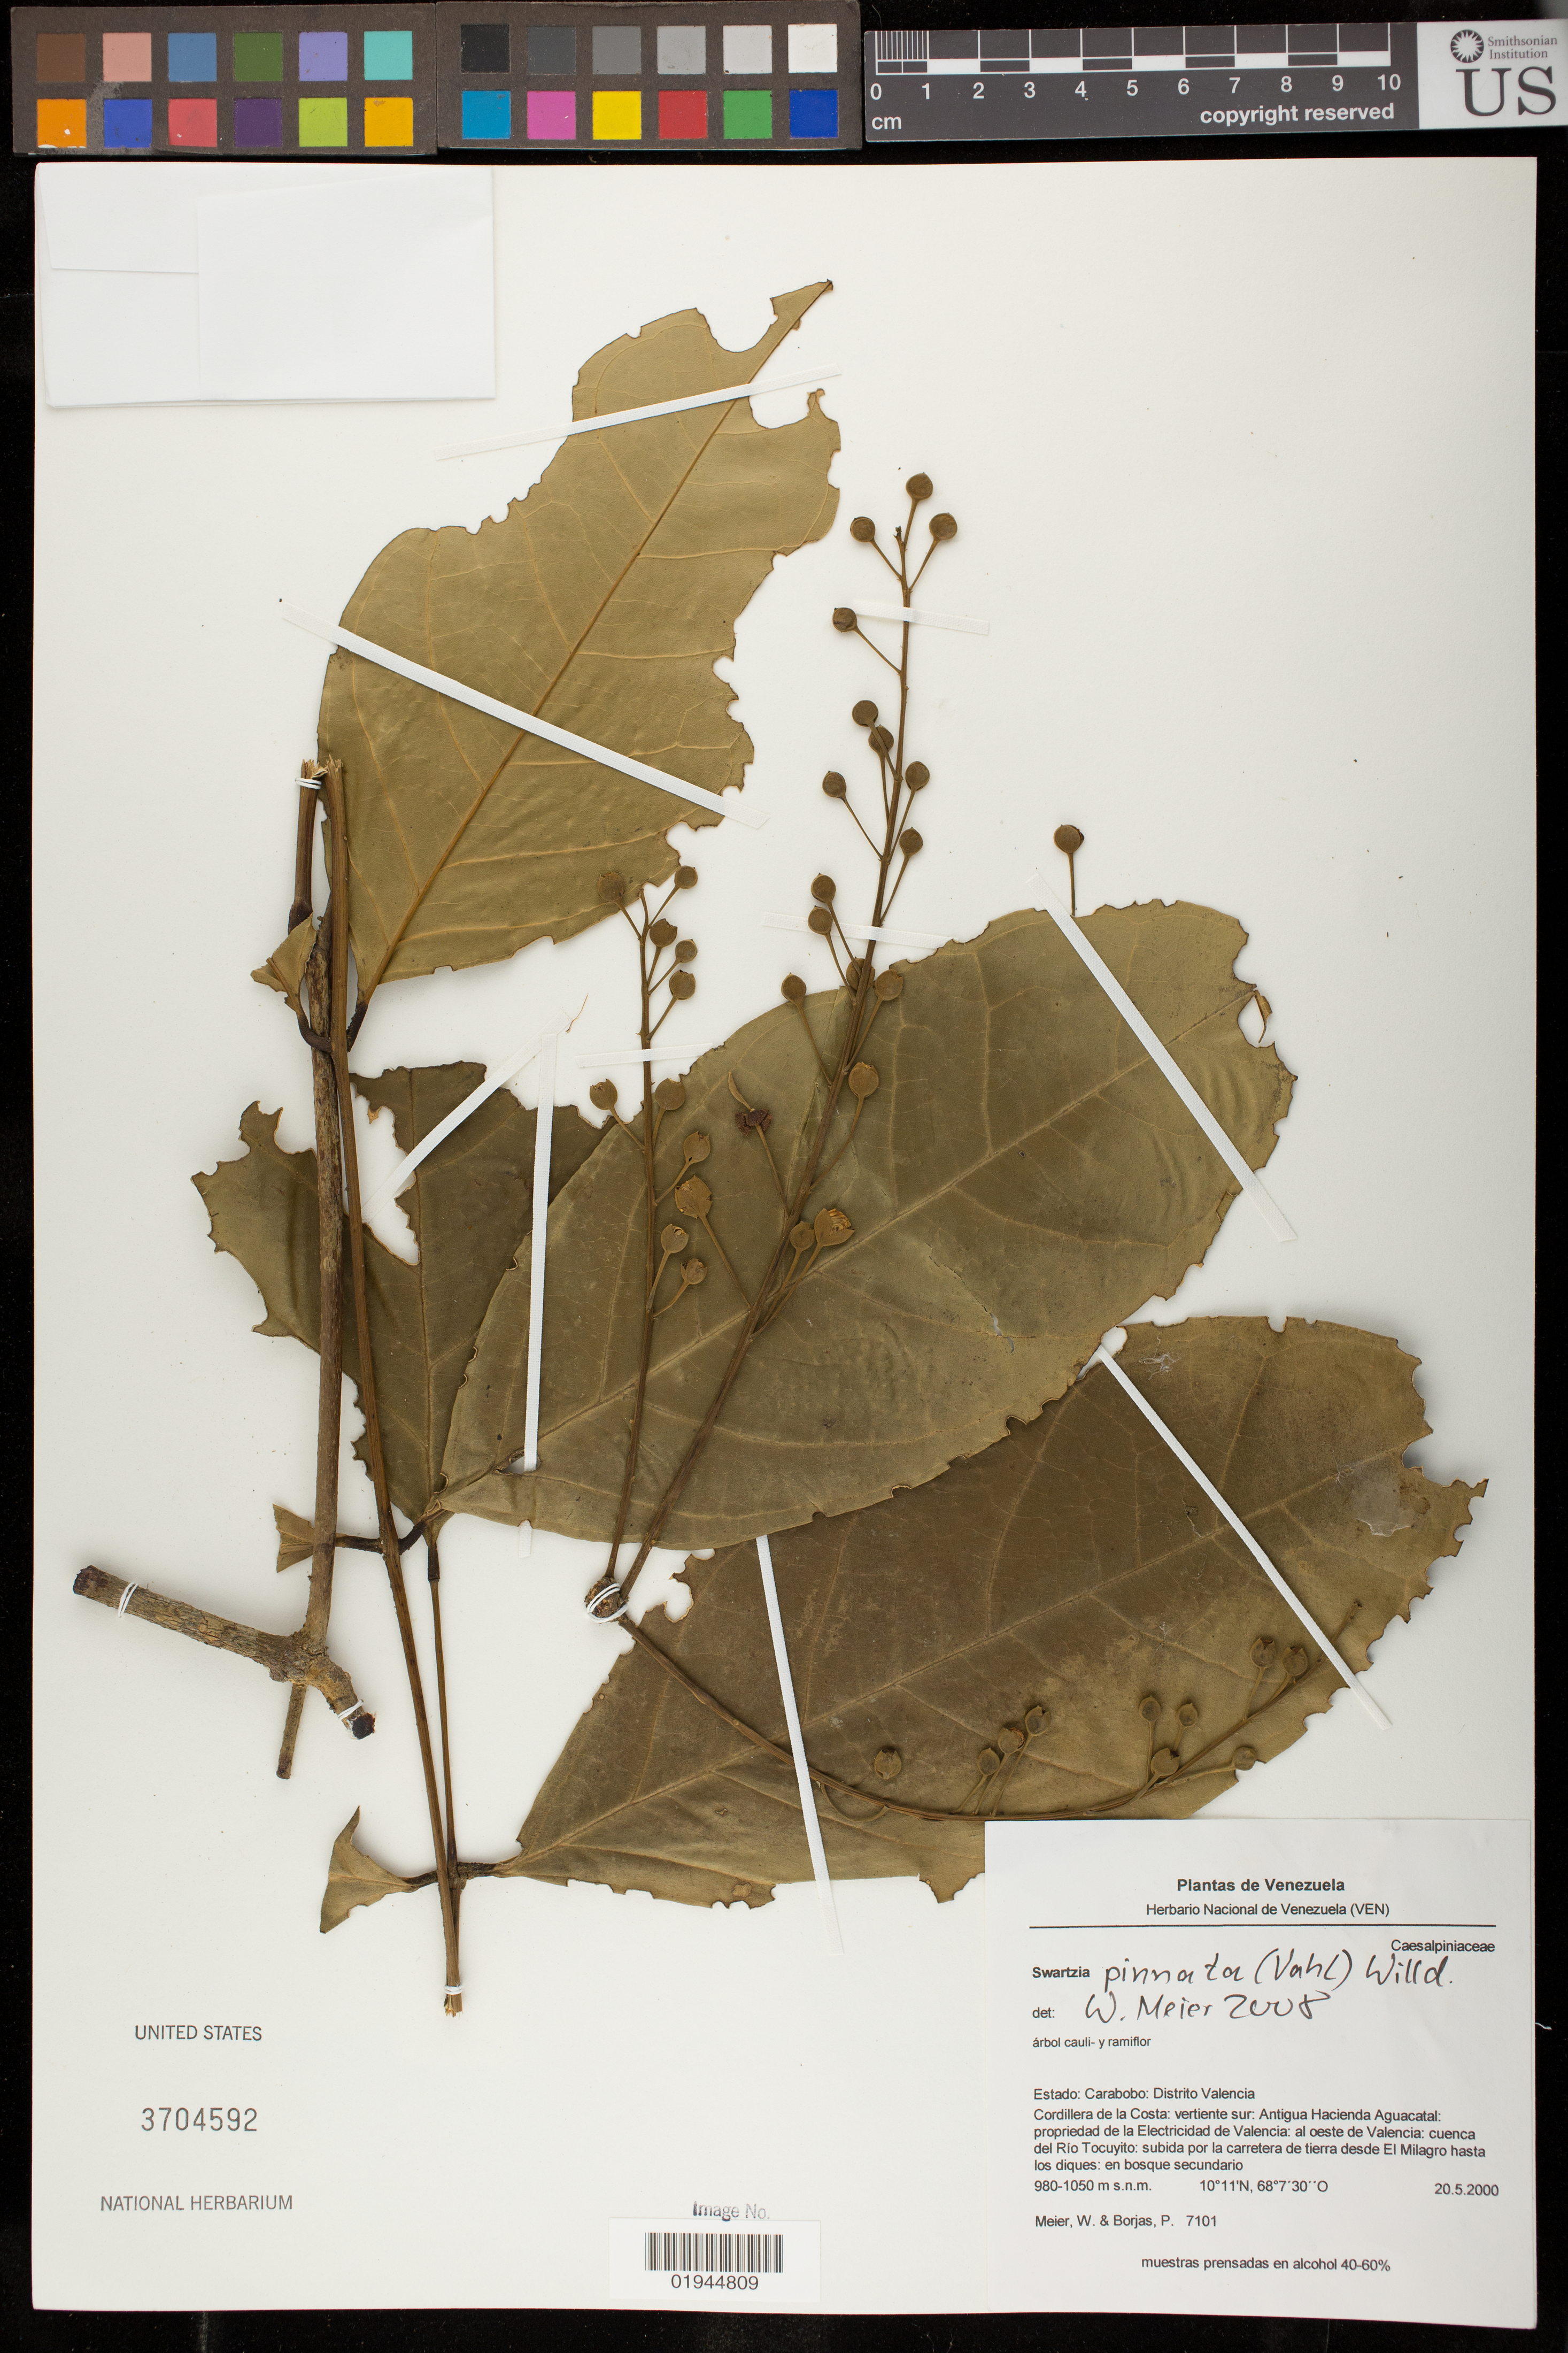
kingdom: Plantae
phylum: Tracheophyta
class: Magnoliopsida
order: Fabales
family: Fabaceae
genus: Swartzia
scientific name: Swartzia pinnata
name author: (Vahl) Willd.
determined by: Meier, Winfried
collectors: W. Meier & P. Borjas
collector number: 7101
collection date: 2000-05-20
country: Venezuela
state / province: Carabobo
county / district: Valencia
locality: Estado: Carabobo: Distrito Valencia. Cordillera de la Costa: vertiente sur: Antigua Hacienda Aguacatal: propriedad de la Electricidad de Valencia: al oeste de Valencia: cuenca del Rio Tocuyito: subida por la carretera de tierra desde El Milagro hasta los diques.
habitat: en bosque secundario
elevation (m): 980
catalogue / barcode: US 3704592